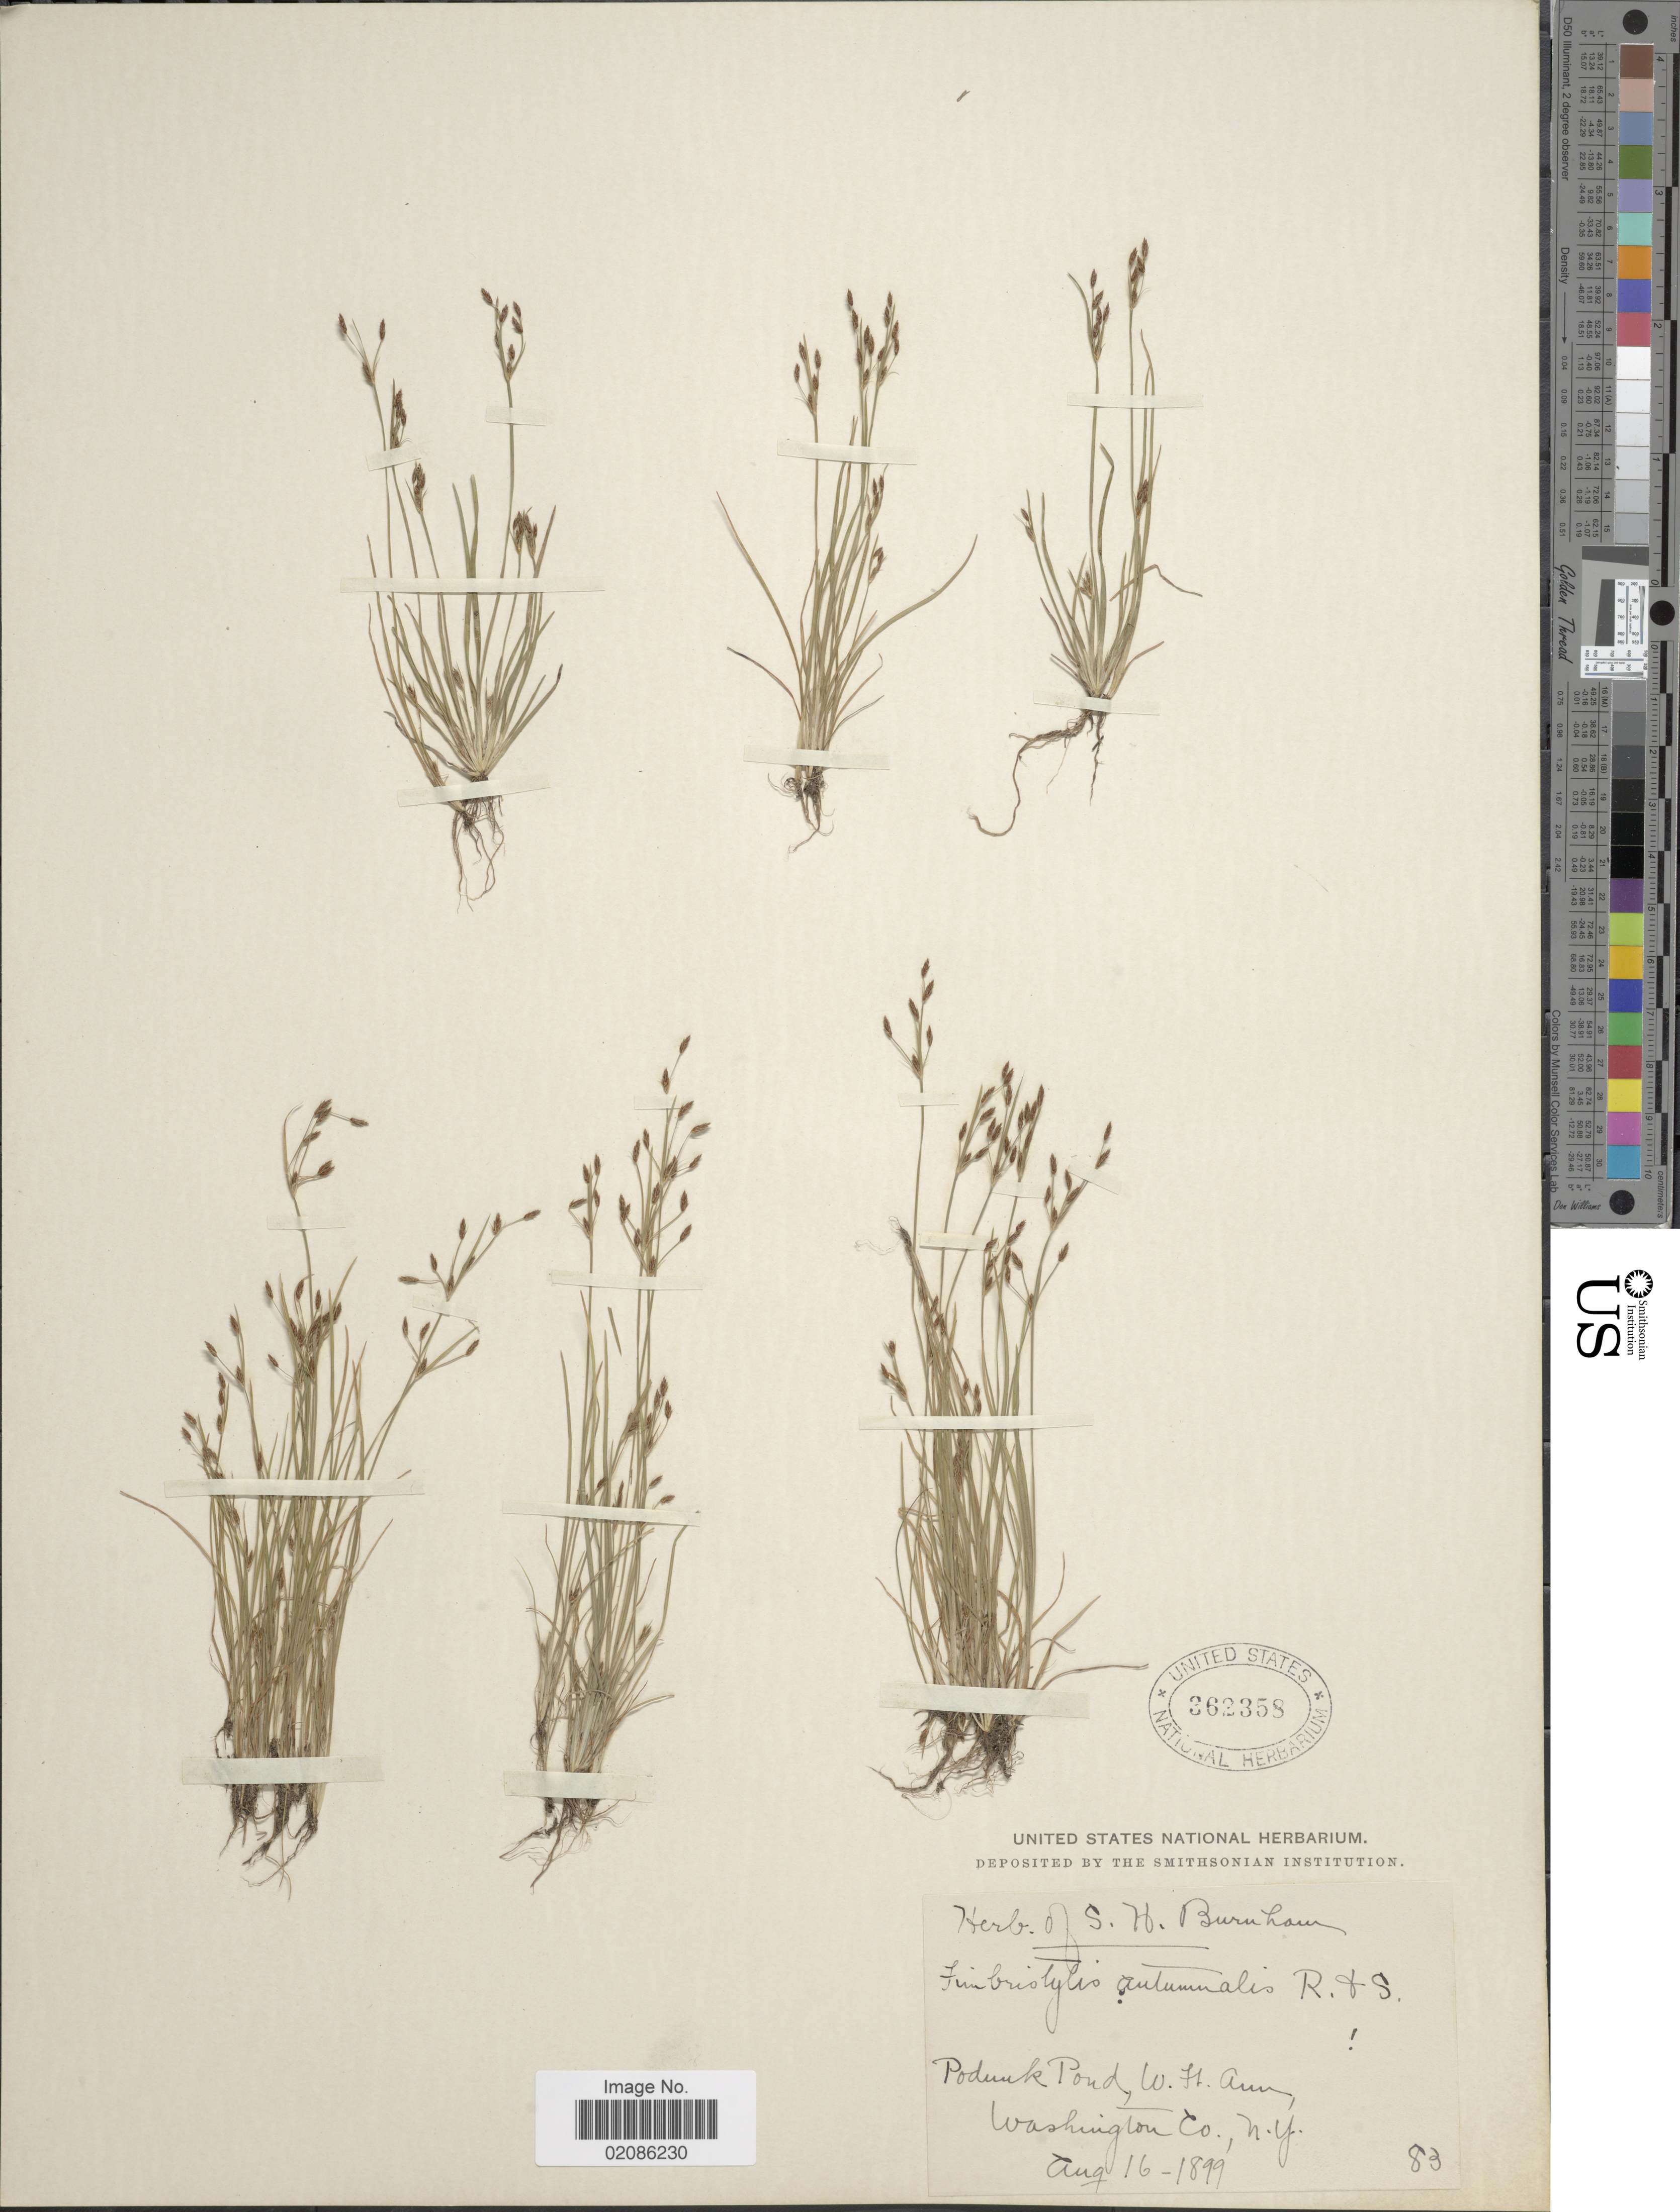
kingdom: Plantae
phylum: Tracheophyta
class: Liliopsida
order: Poales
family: Cyperaceae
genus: Fimbristylis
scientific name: Fimbristylis autumnalis (L.) Roem. & Schult.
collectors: ex herb. S.H. Burnham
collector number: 83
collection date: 1899-08-16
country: United States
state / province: New York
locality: Podunk Pond, W.H. Ann, Washington Co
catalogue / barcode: US 362358